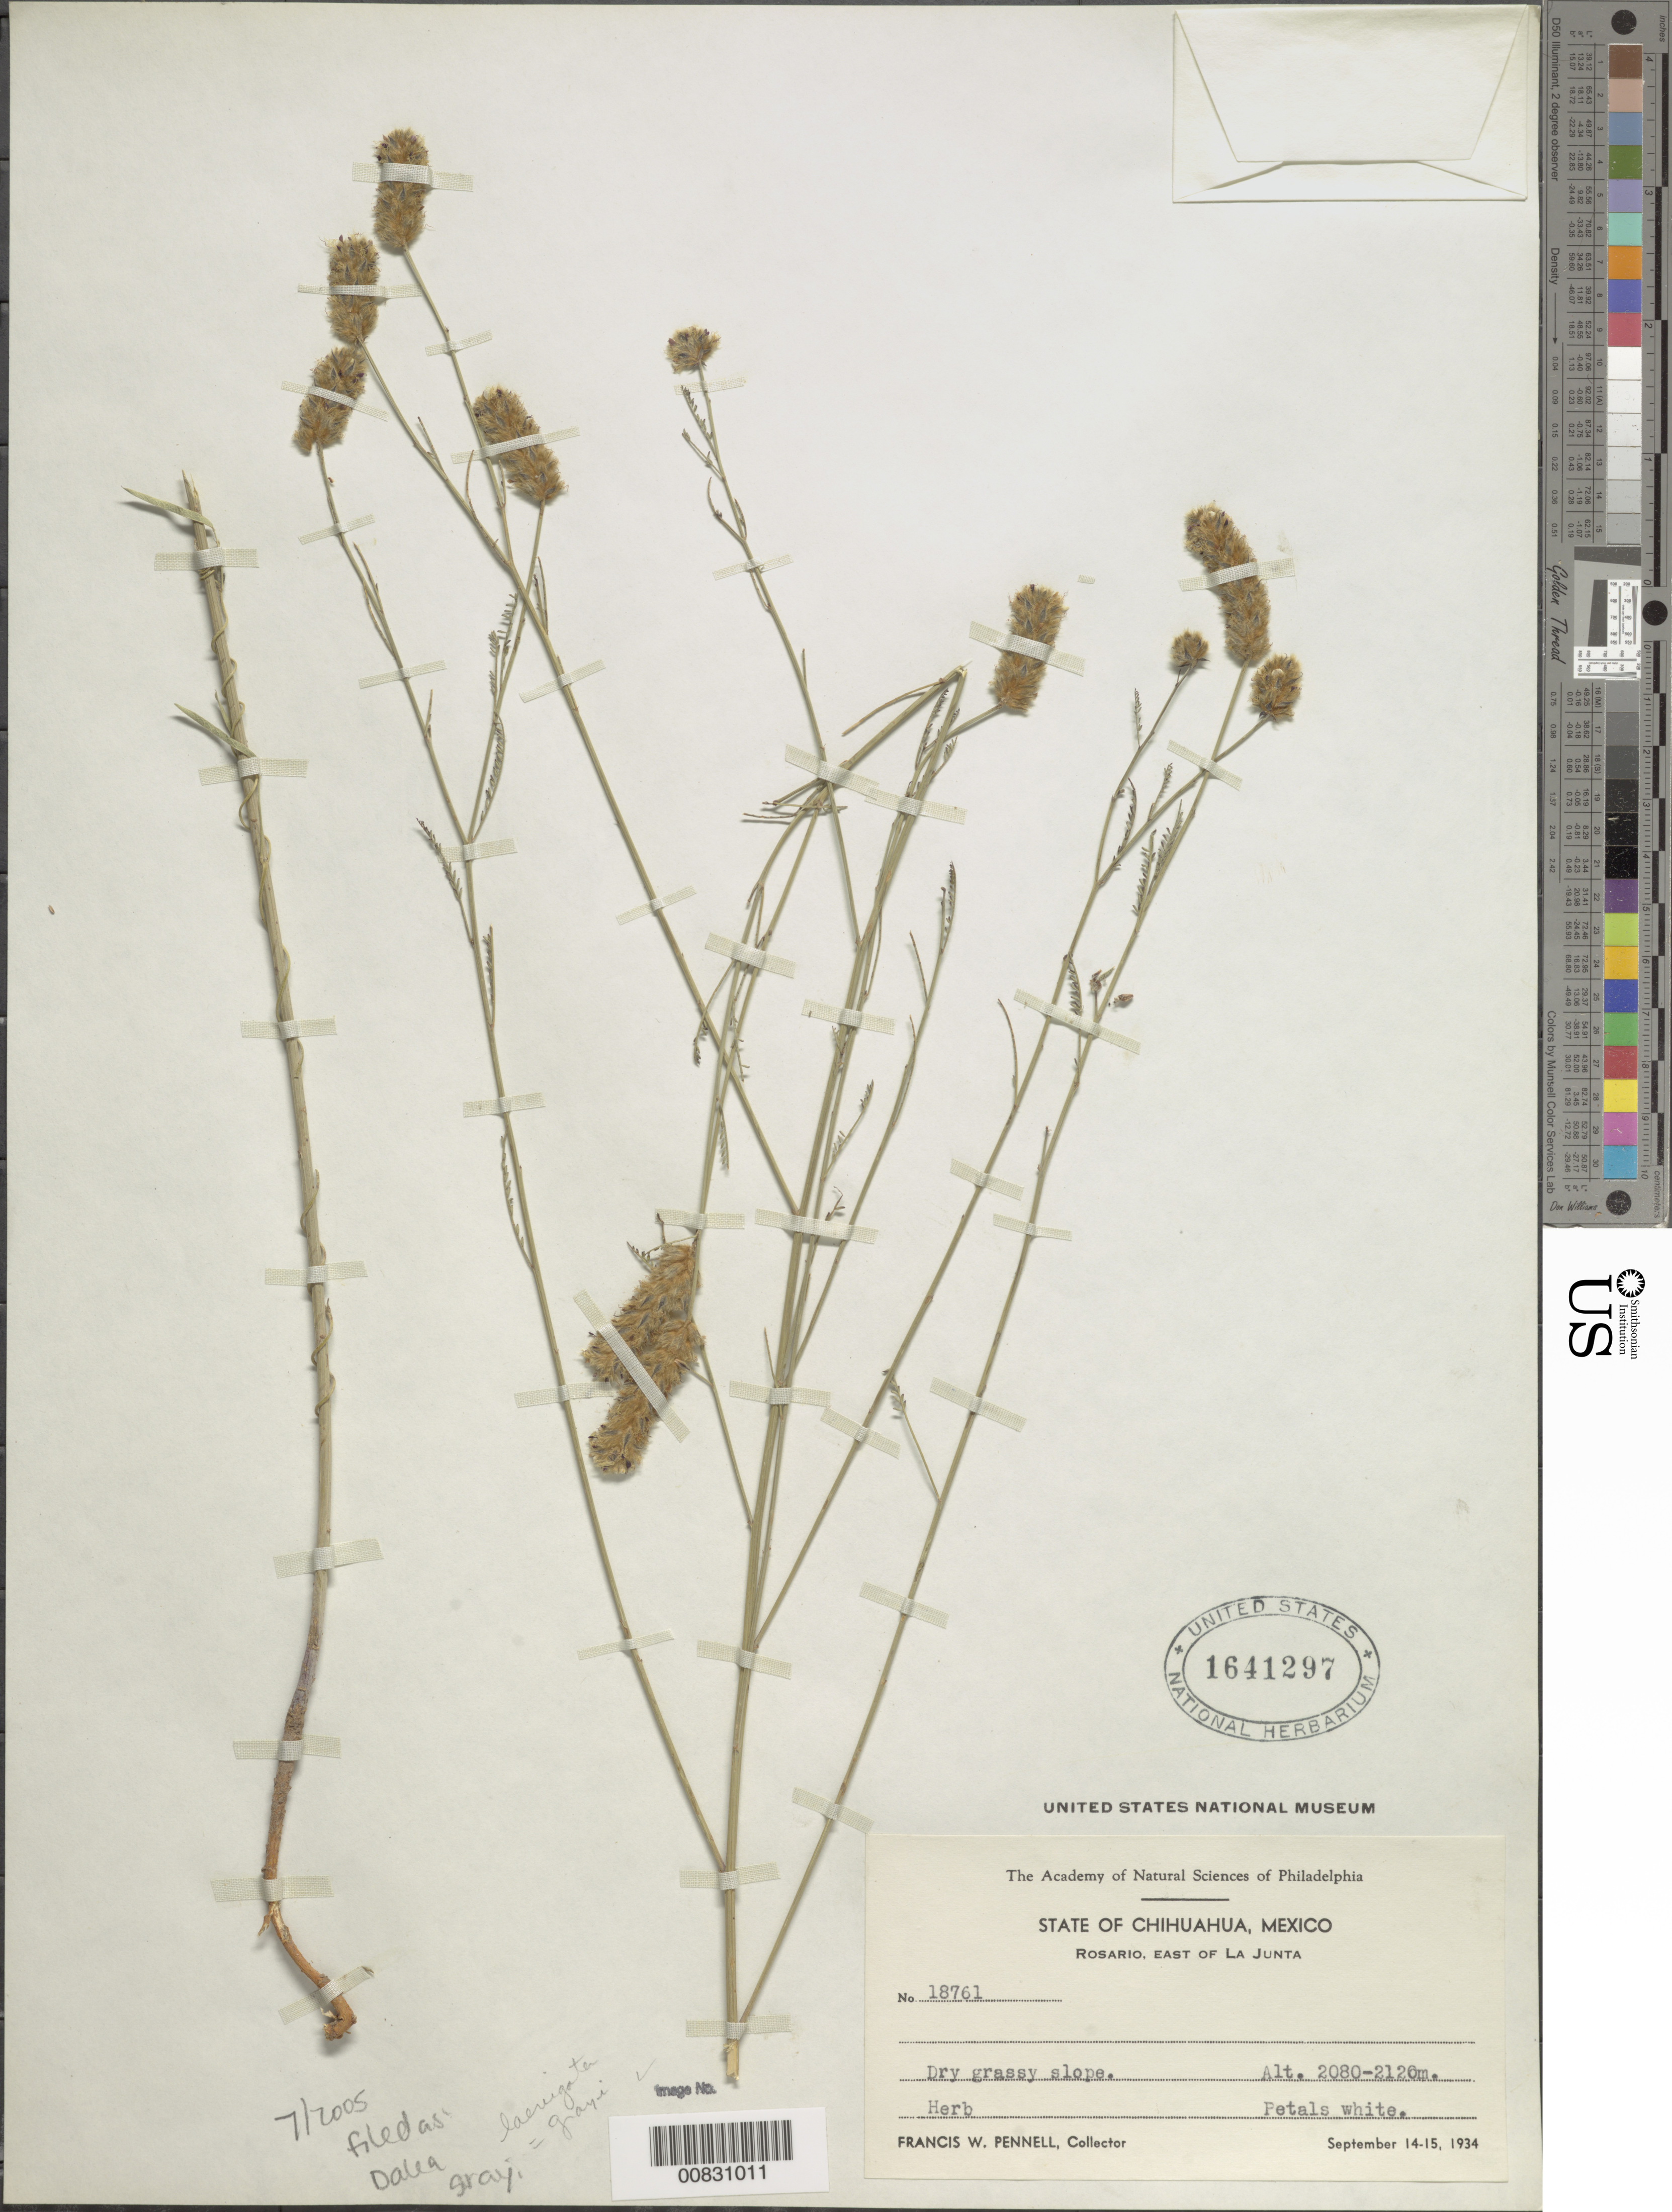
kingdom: Plantae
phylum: Tracheophyta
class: Magnoliopsida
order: Fabales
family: Fabaceae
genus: Dalea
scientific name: Dalea grayi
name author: (Vail) L.O. Williams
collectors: F. W. Pennell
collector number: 18761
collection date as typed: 14 Sep 1934 to 15 Sep 1934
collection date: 1934-09-14/1934-09-15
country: Mexico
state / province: Chihuahua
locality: Rosario, east of La Junta, Chihuahua.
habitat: Dry grassy slope.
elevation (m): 2120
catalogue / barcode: US 1641297